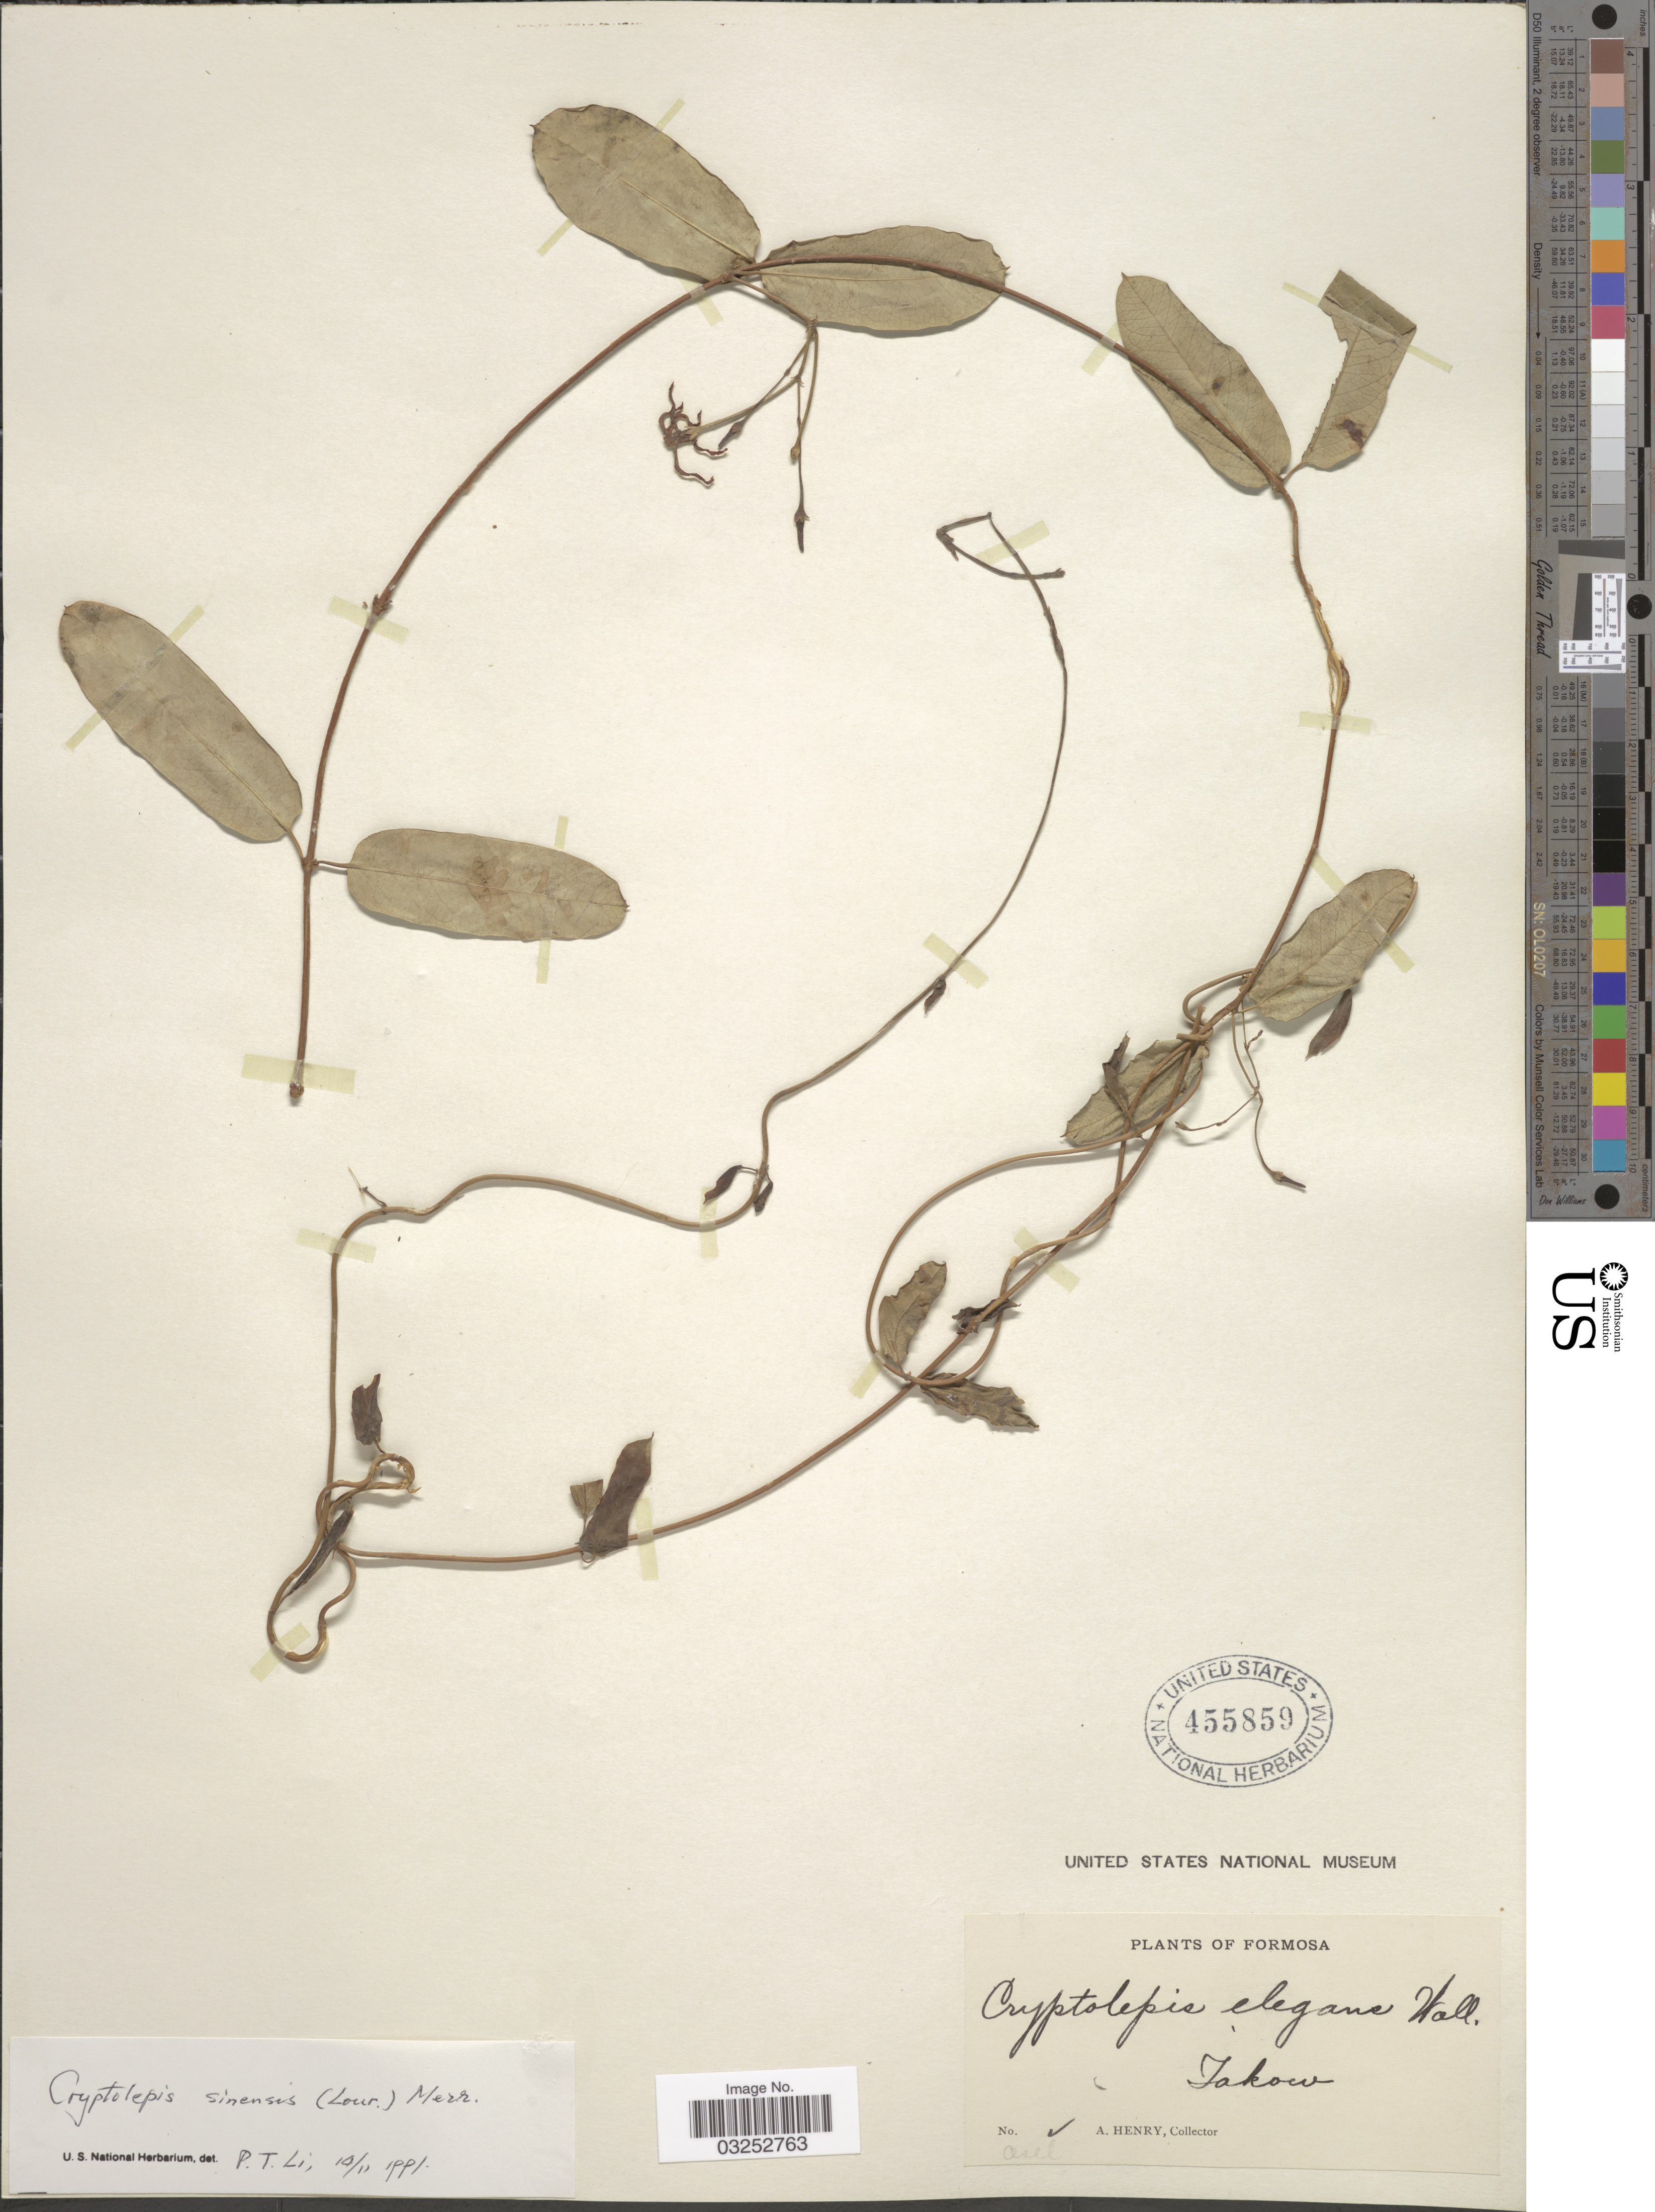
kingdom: Plantae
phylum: Tracheophyta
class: Magnoliopsida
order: Gentianales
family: Apocynaceae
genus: Cryptolepis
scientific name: Cryptolepis sinensis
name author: Merr.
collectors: A. Henry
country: Taiwan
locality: Formosa, Takow.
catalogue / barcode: US 455859